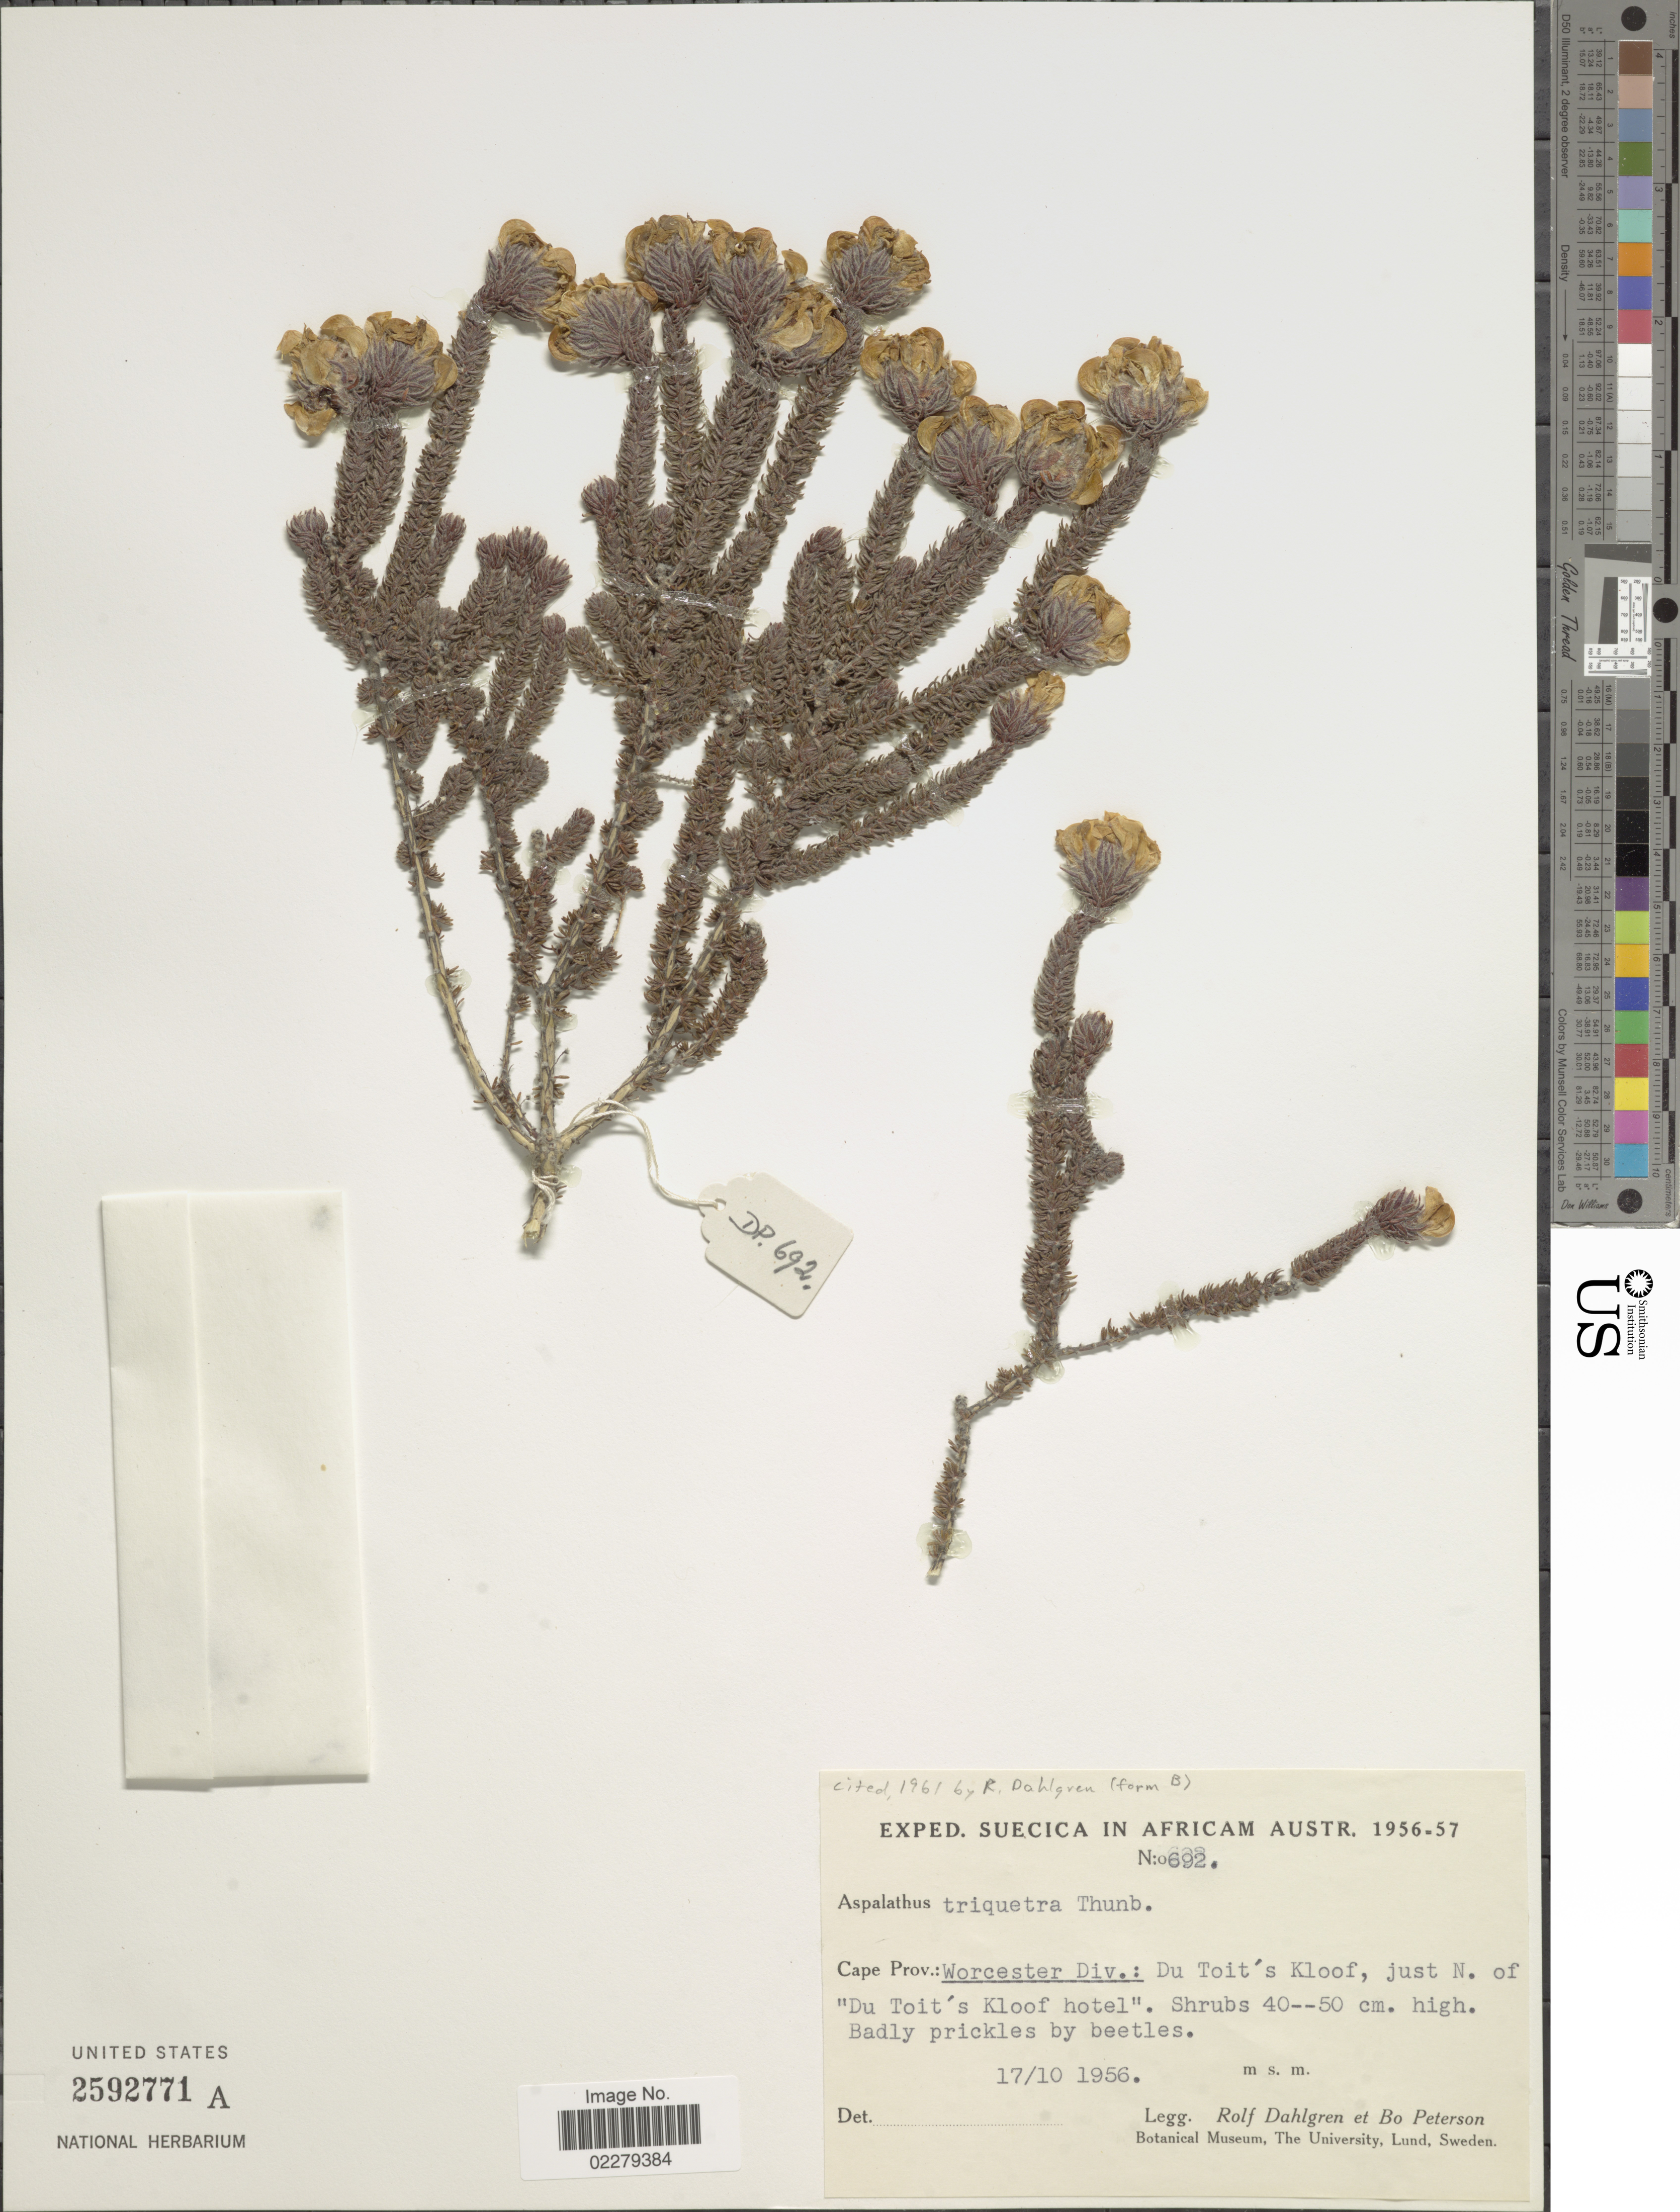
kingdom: Plantae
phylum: Tracheophyta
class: Magnoliopsida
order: Fabales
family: Fabaceae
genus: Aspalathus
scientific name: Aspalathus triquetra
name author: Thunb.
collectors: R. Dahlgren & B. H. Peterson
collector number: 692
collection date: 1956-10-17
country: South Africa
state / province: Western Cape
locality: Worcester Div.: Du Toit's Kloof, just N. of "Du Toit's Kloof hotel"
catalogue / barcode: US 2592771A